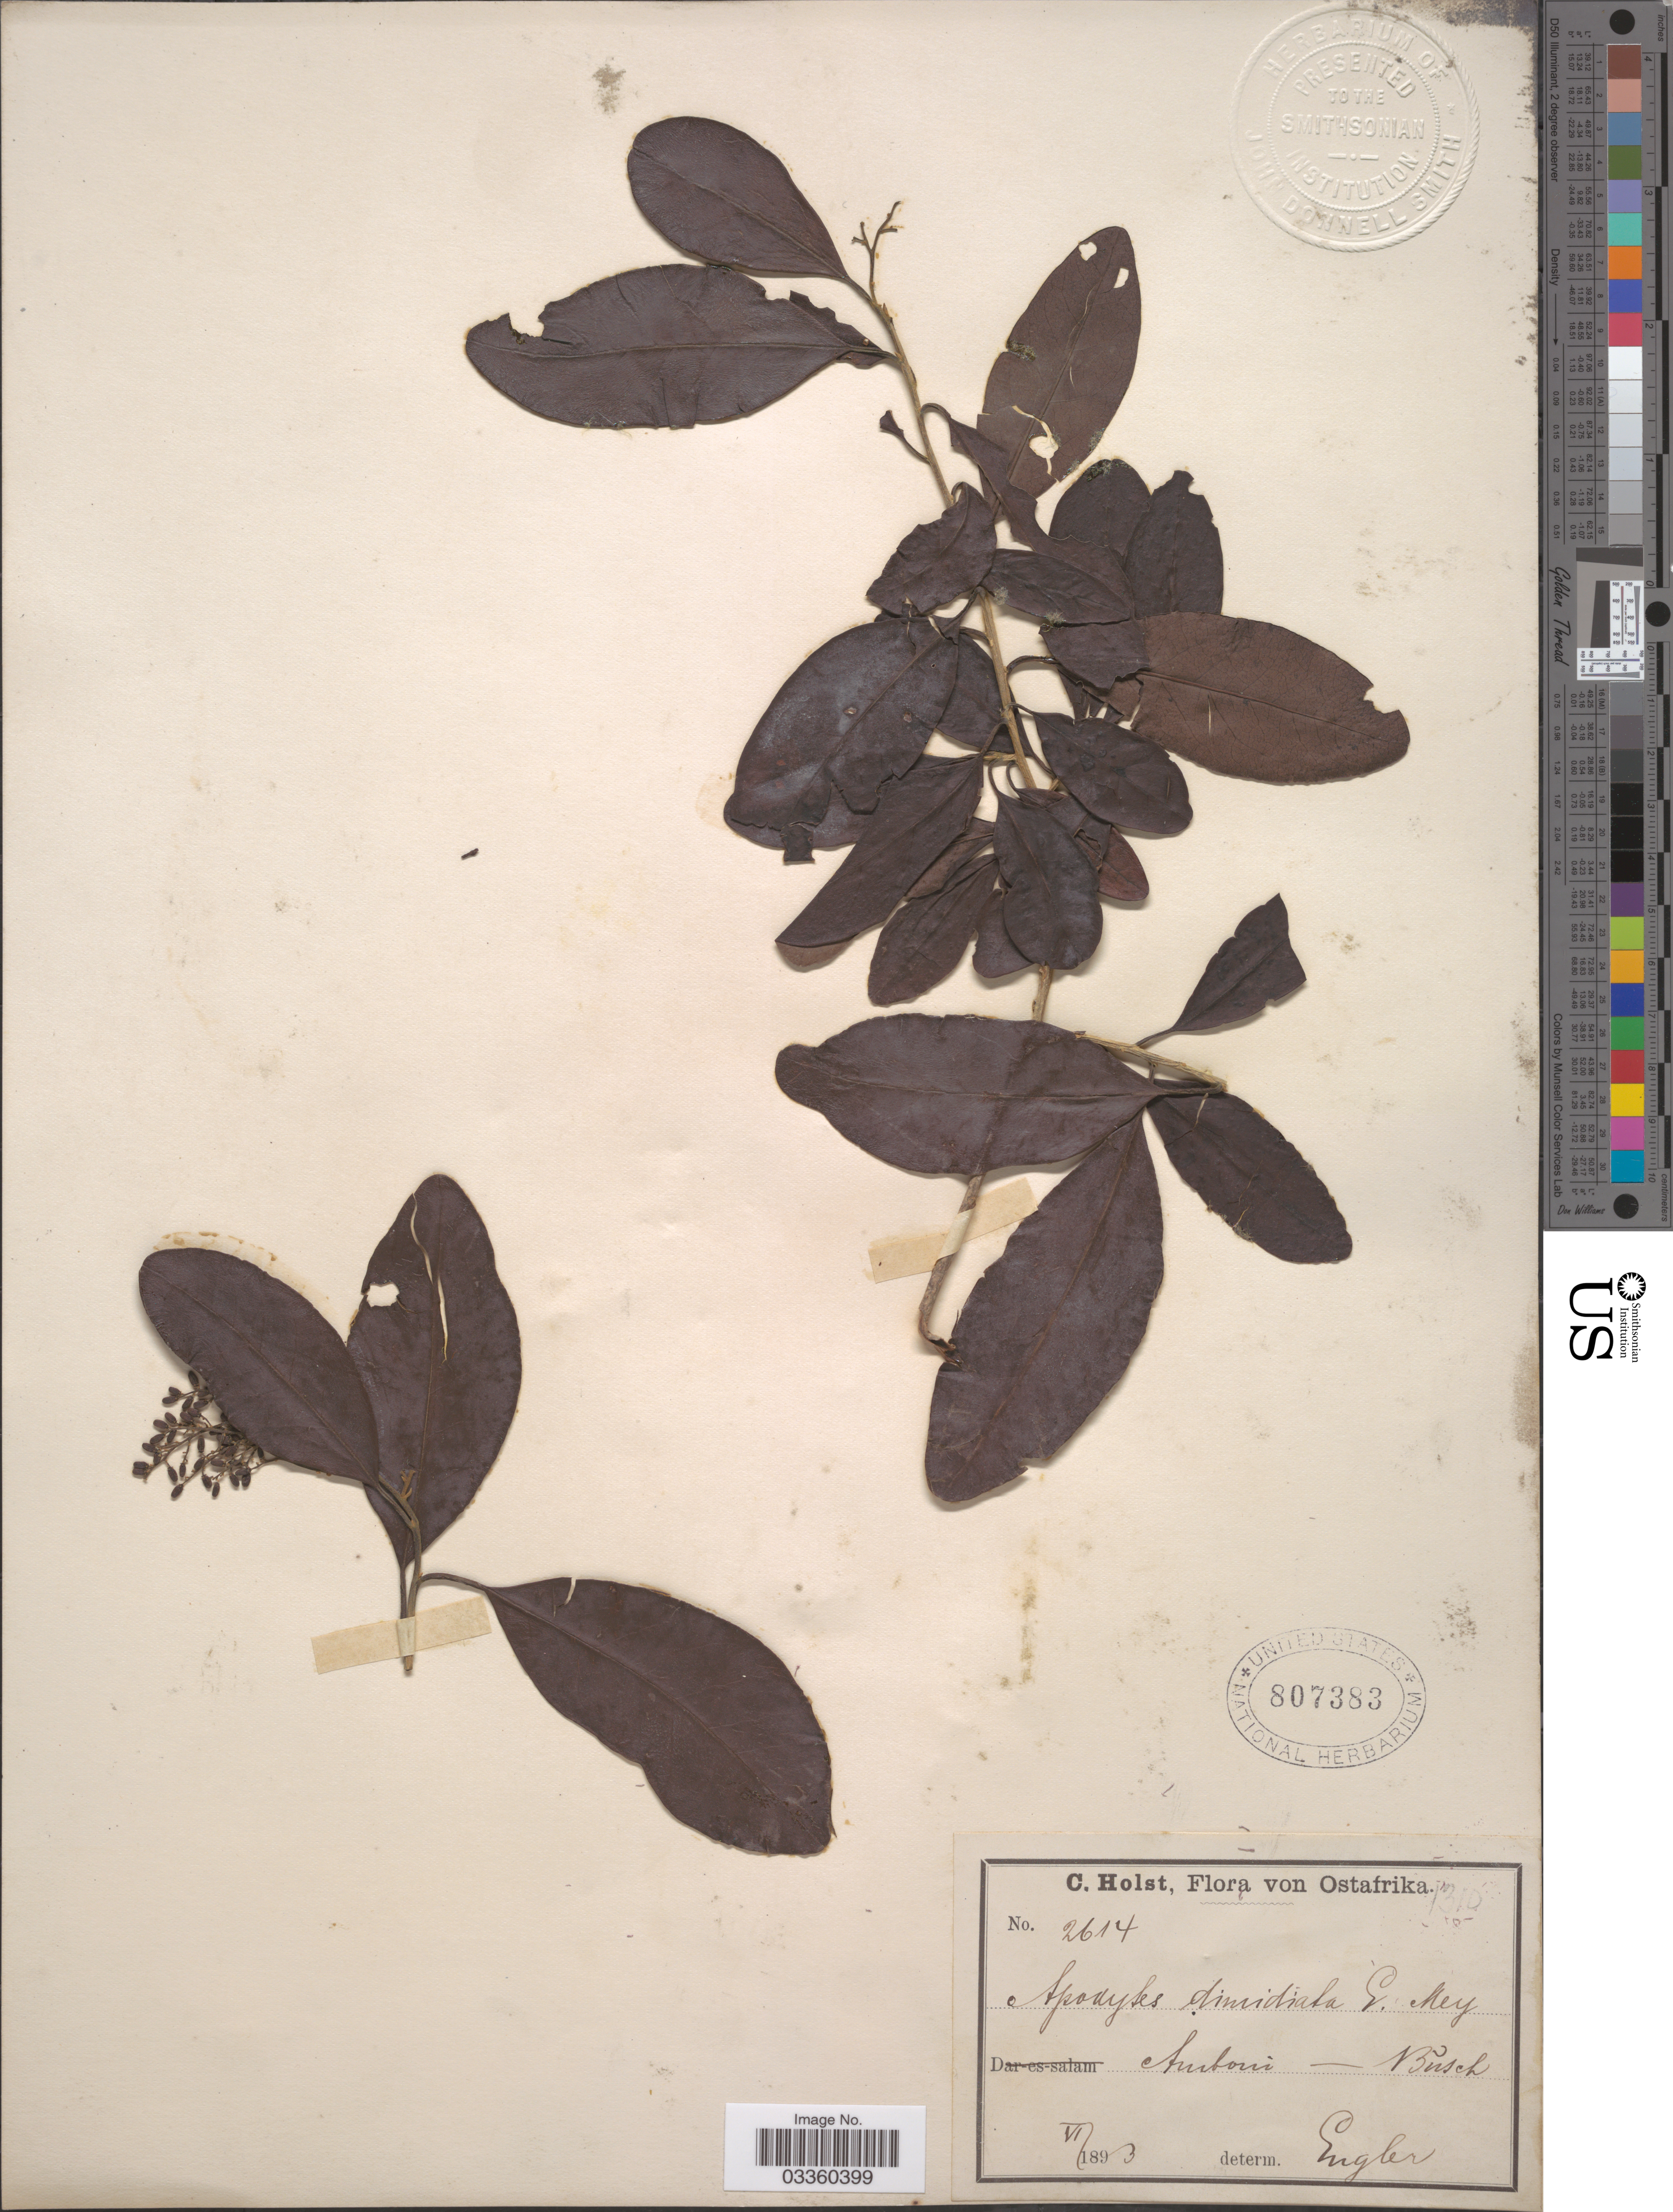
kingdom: Plantae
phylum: Tracheophyta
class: Magnoliopsida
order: Metteniusales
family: Metteniusaceae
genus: Apodytes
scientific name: Apodytes dimidiata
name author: E. Mey. ex Arn.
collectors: C. H. Holst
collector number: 2614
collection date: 1893-06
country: Tanzania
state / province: Tanga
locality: Ostafrika. Amboni.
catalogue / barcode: US 807383